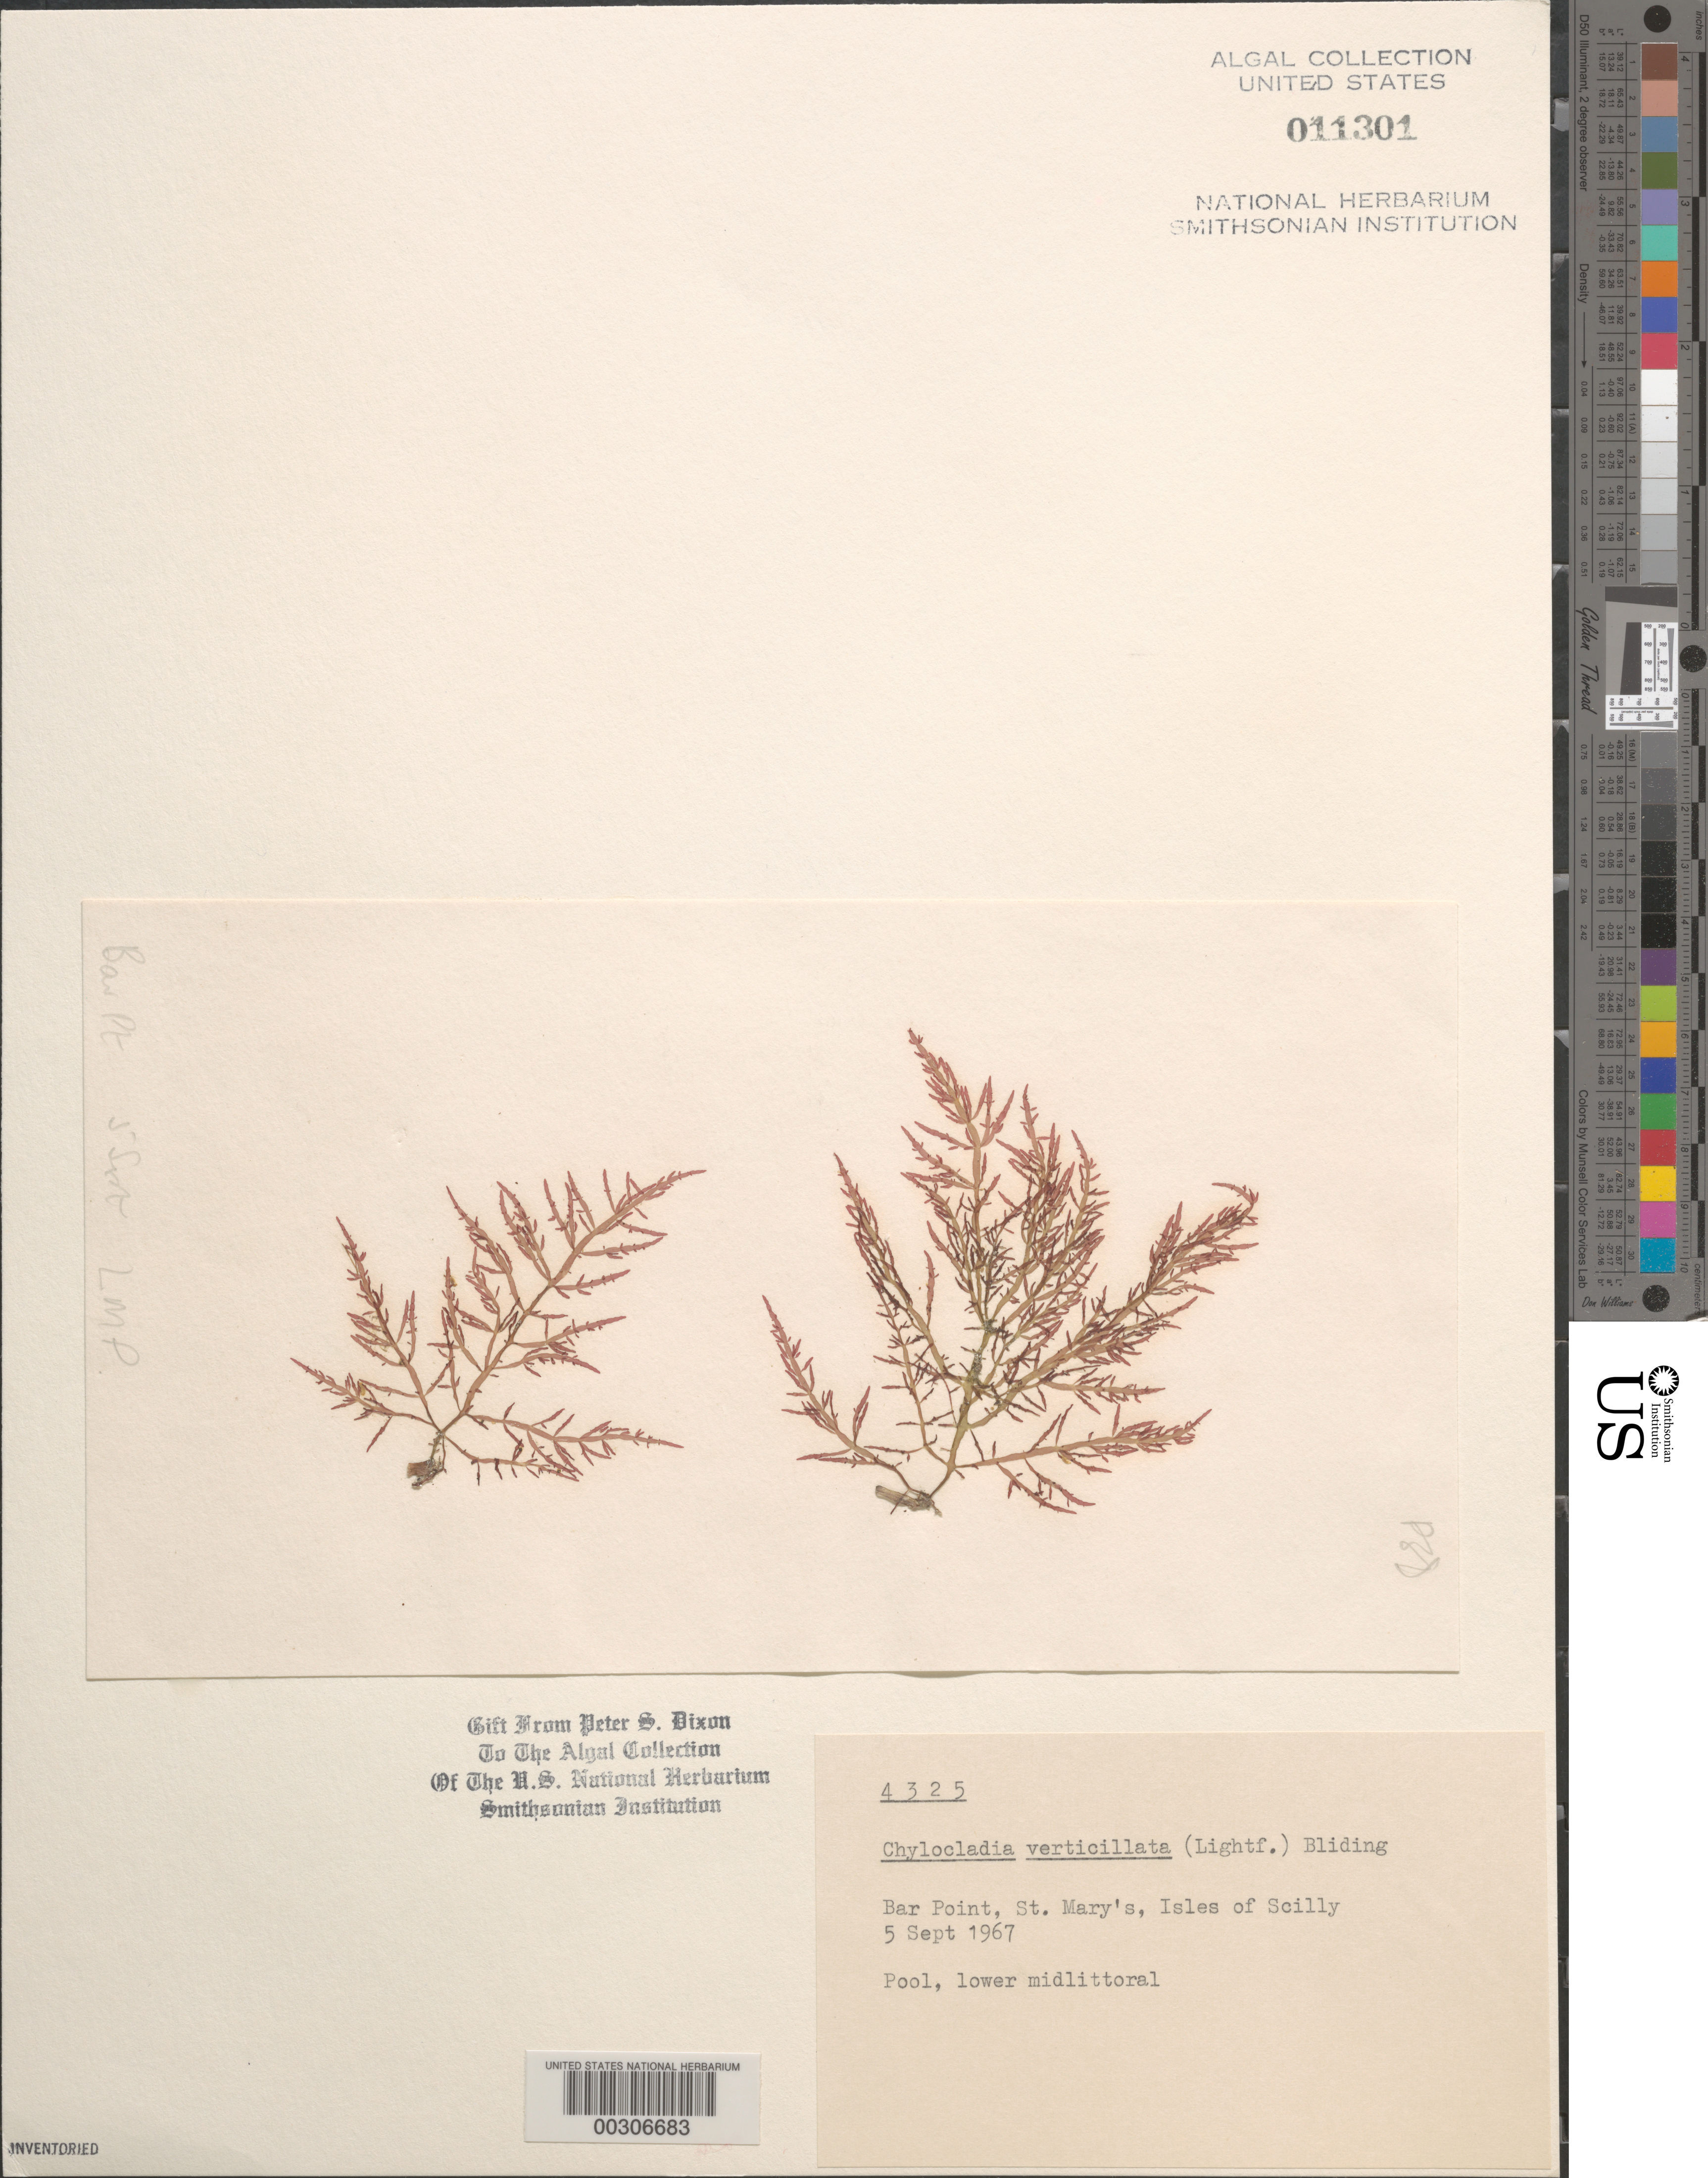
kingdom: Plantae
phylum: Rhodophyta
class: Florideophyceae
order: Rhodymeniales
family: Champiaceae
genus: Chylocladia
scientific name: Chylocladia verticillata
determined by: Dixon, P. S.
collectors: P. S. Dixon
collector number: PSD 4325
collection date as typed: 05 Sep 1967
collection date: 1967-09-05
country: United Kingdom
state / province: England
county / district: Council of the Isles of Scilly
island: St. Mary's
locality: Bar Point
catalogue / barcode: US 11301